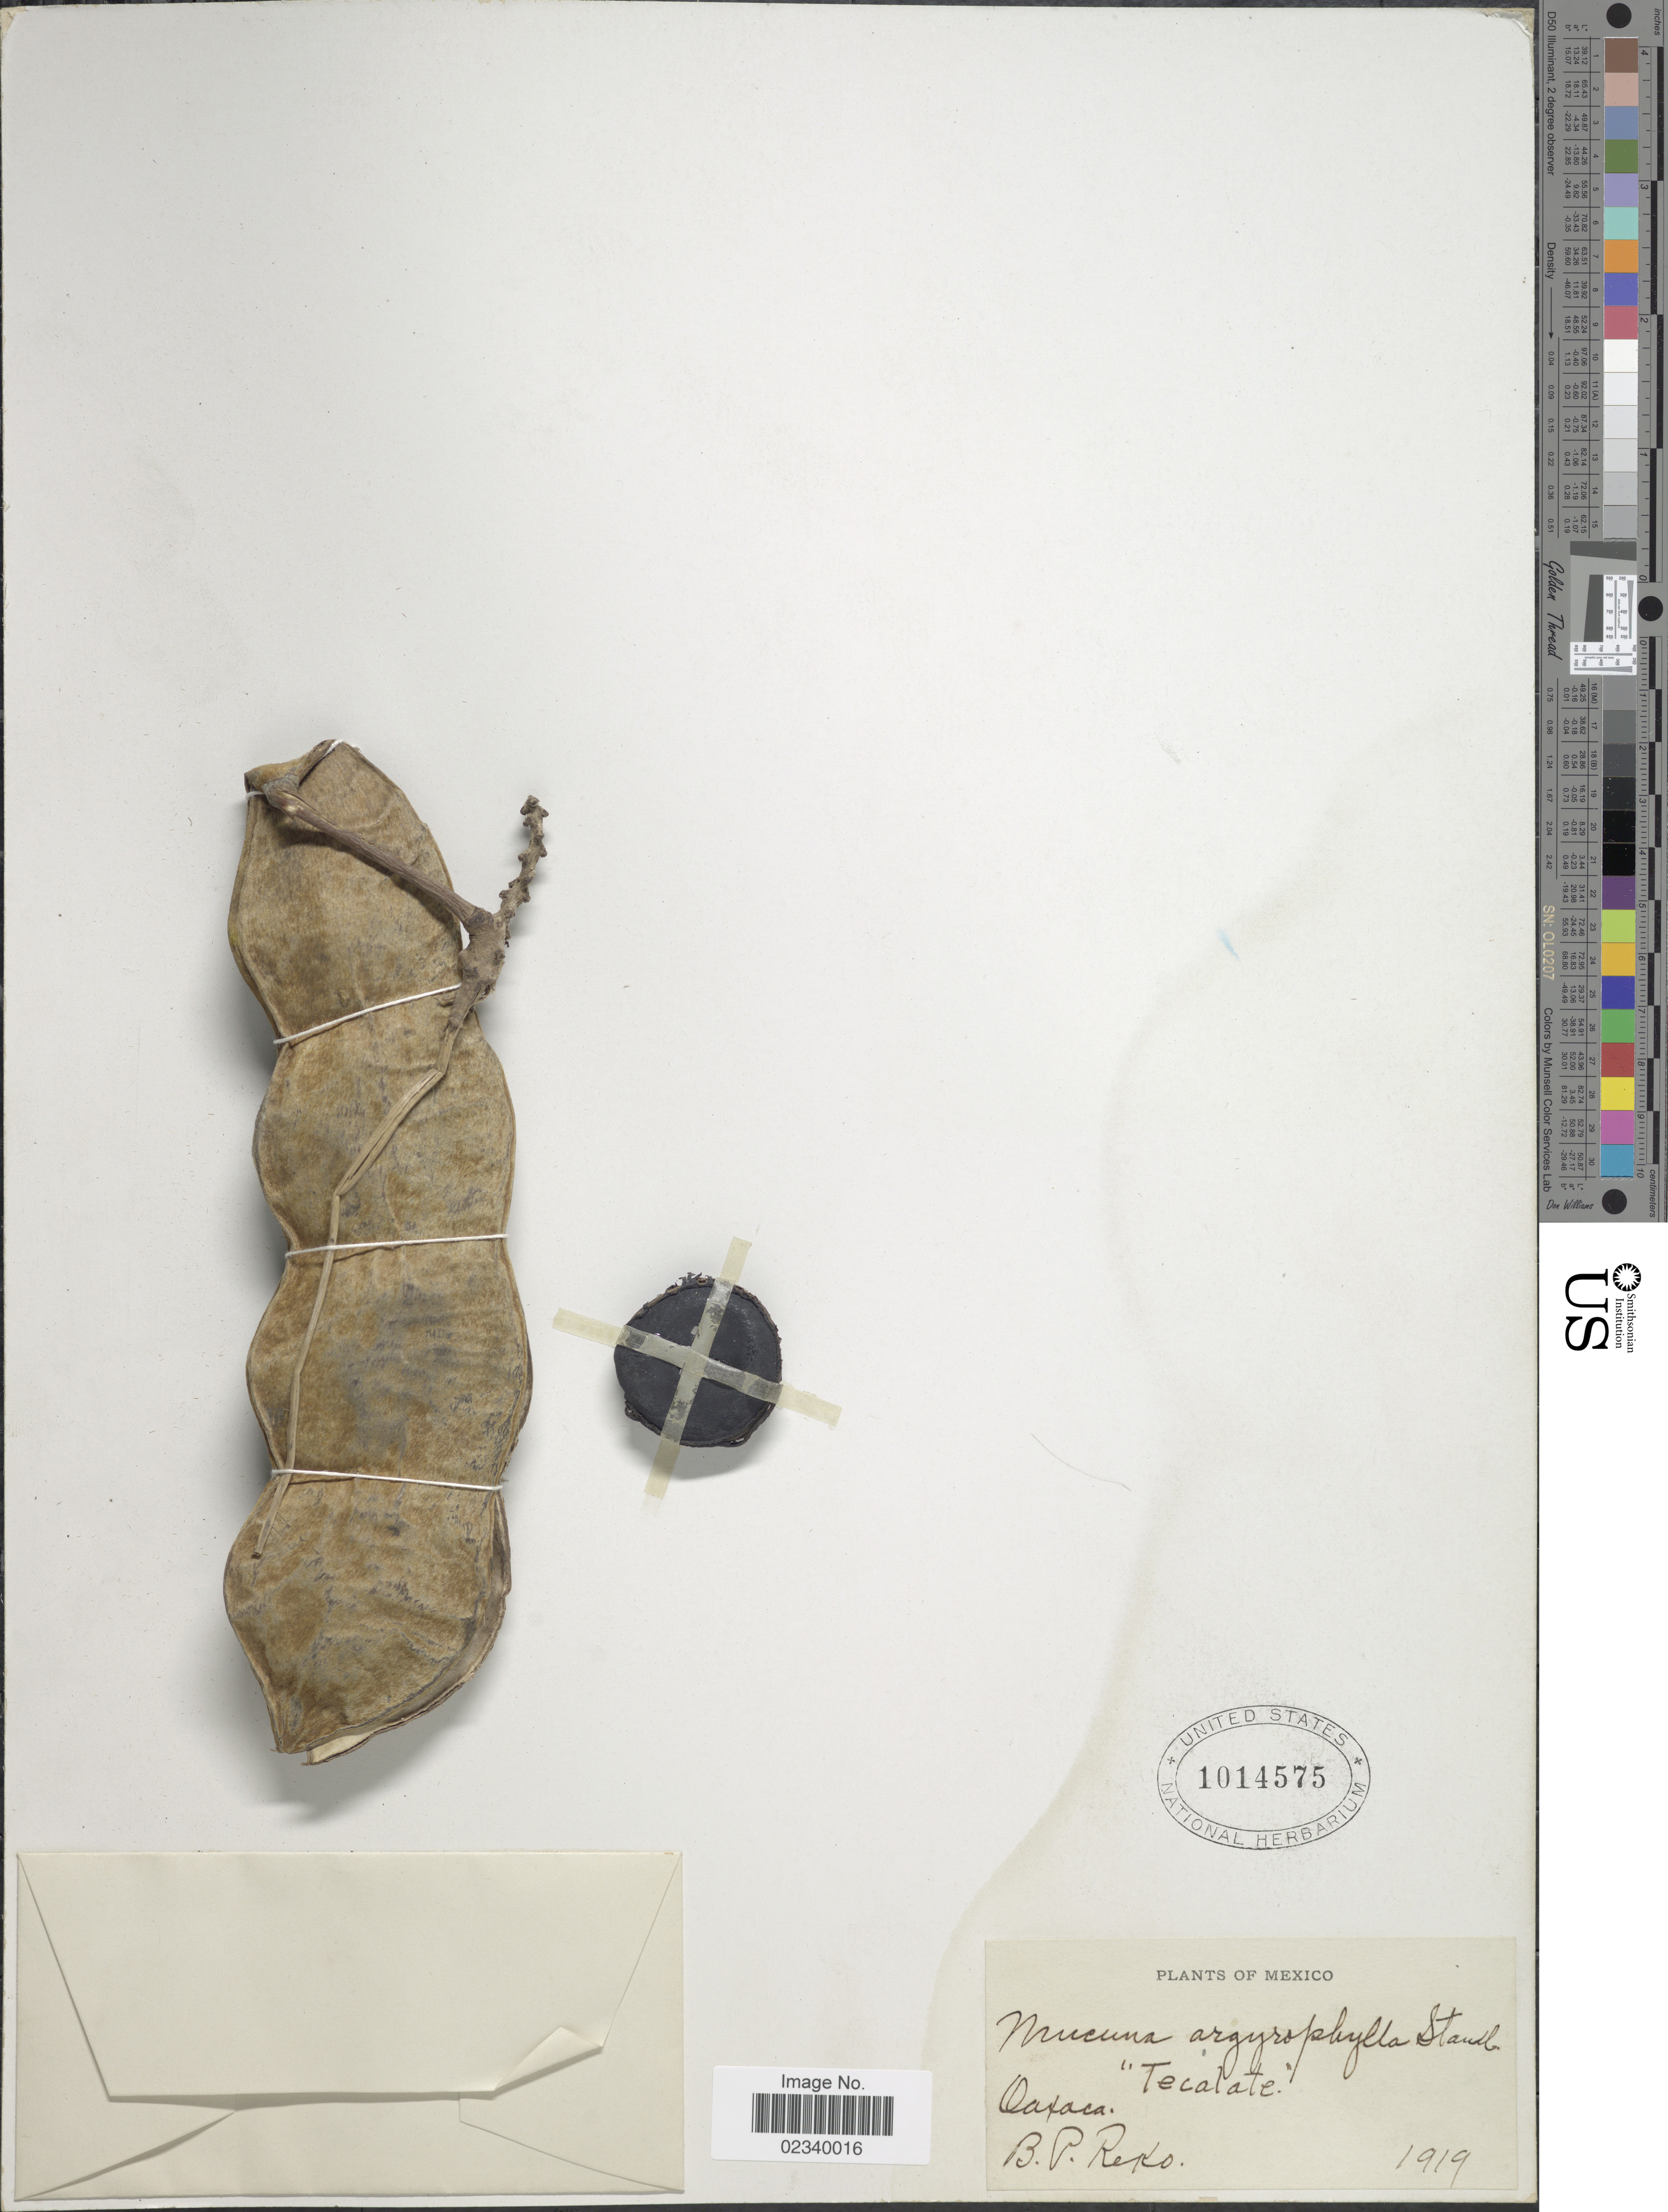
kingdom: Plantae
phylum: Tracheophyta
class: Magnoliopsida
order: Fabales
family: Fabaceae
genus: Mucuna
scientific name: Mucuna argyrophylla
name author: Standl.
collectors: B. P. Reko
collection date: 1919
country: Mexico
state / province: Oaxaca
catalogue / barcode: US 1014575